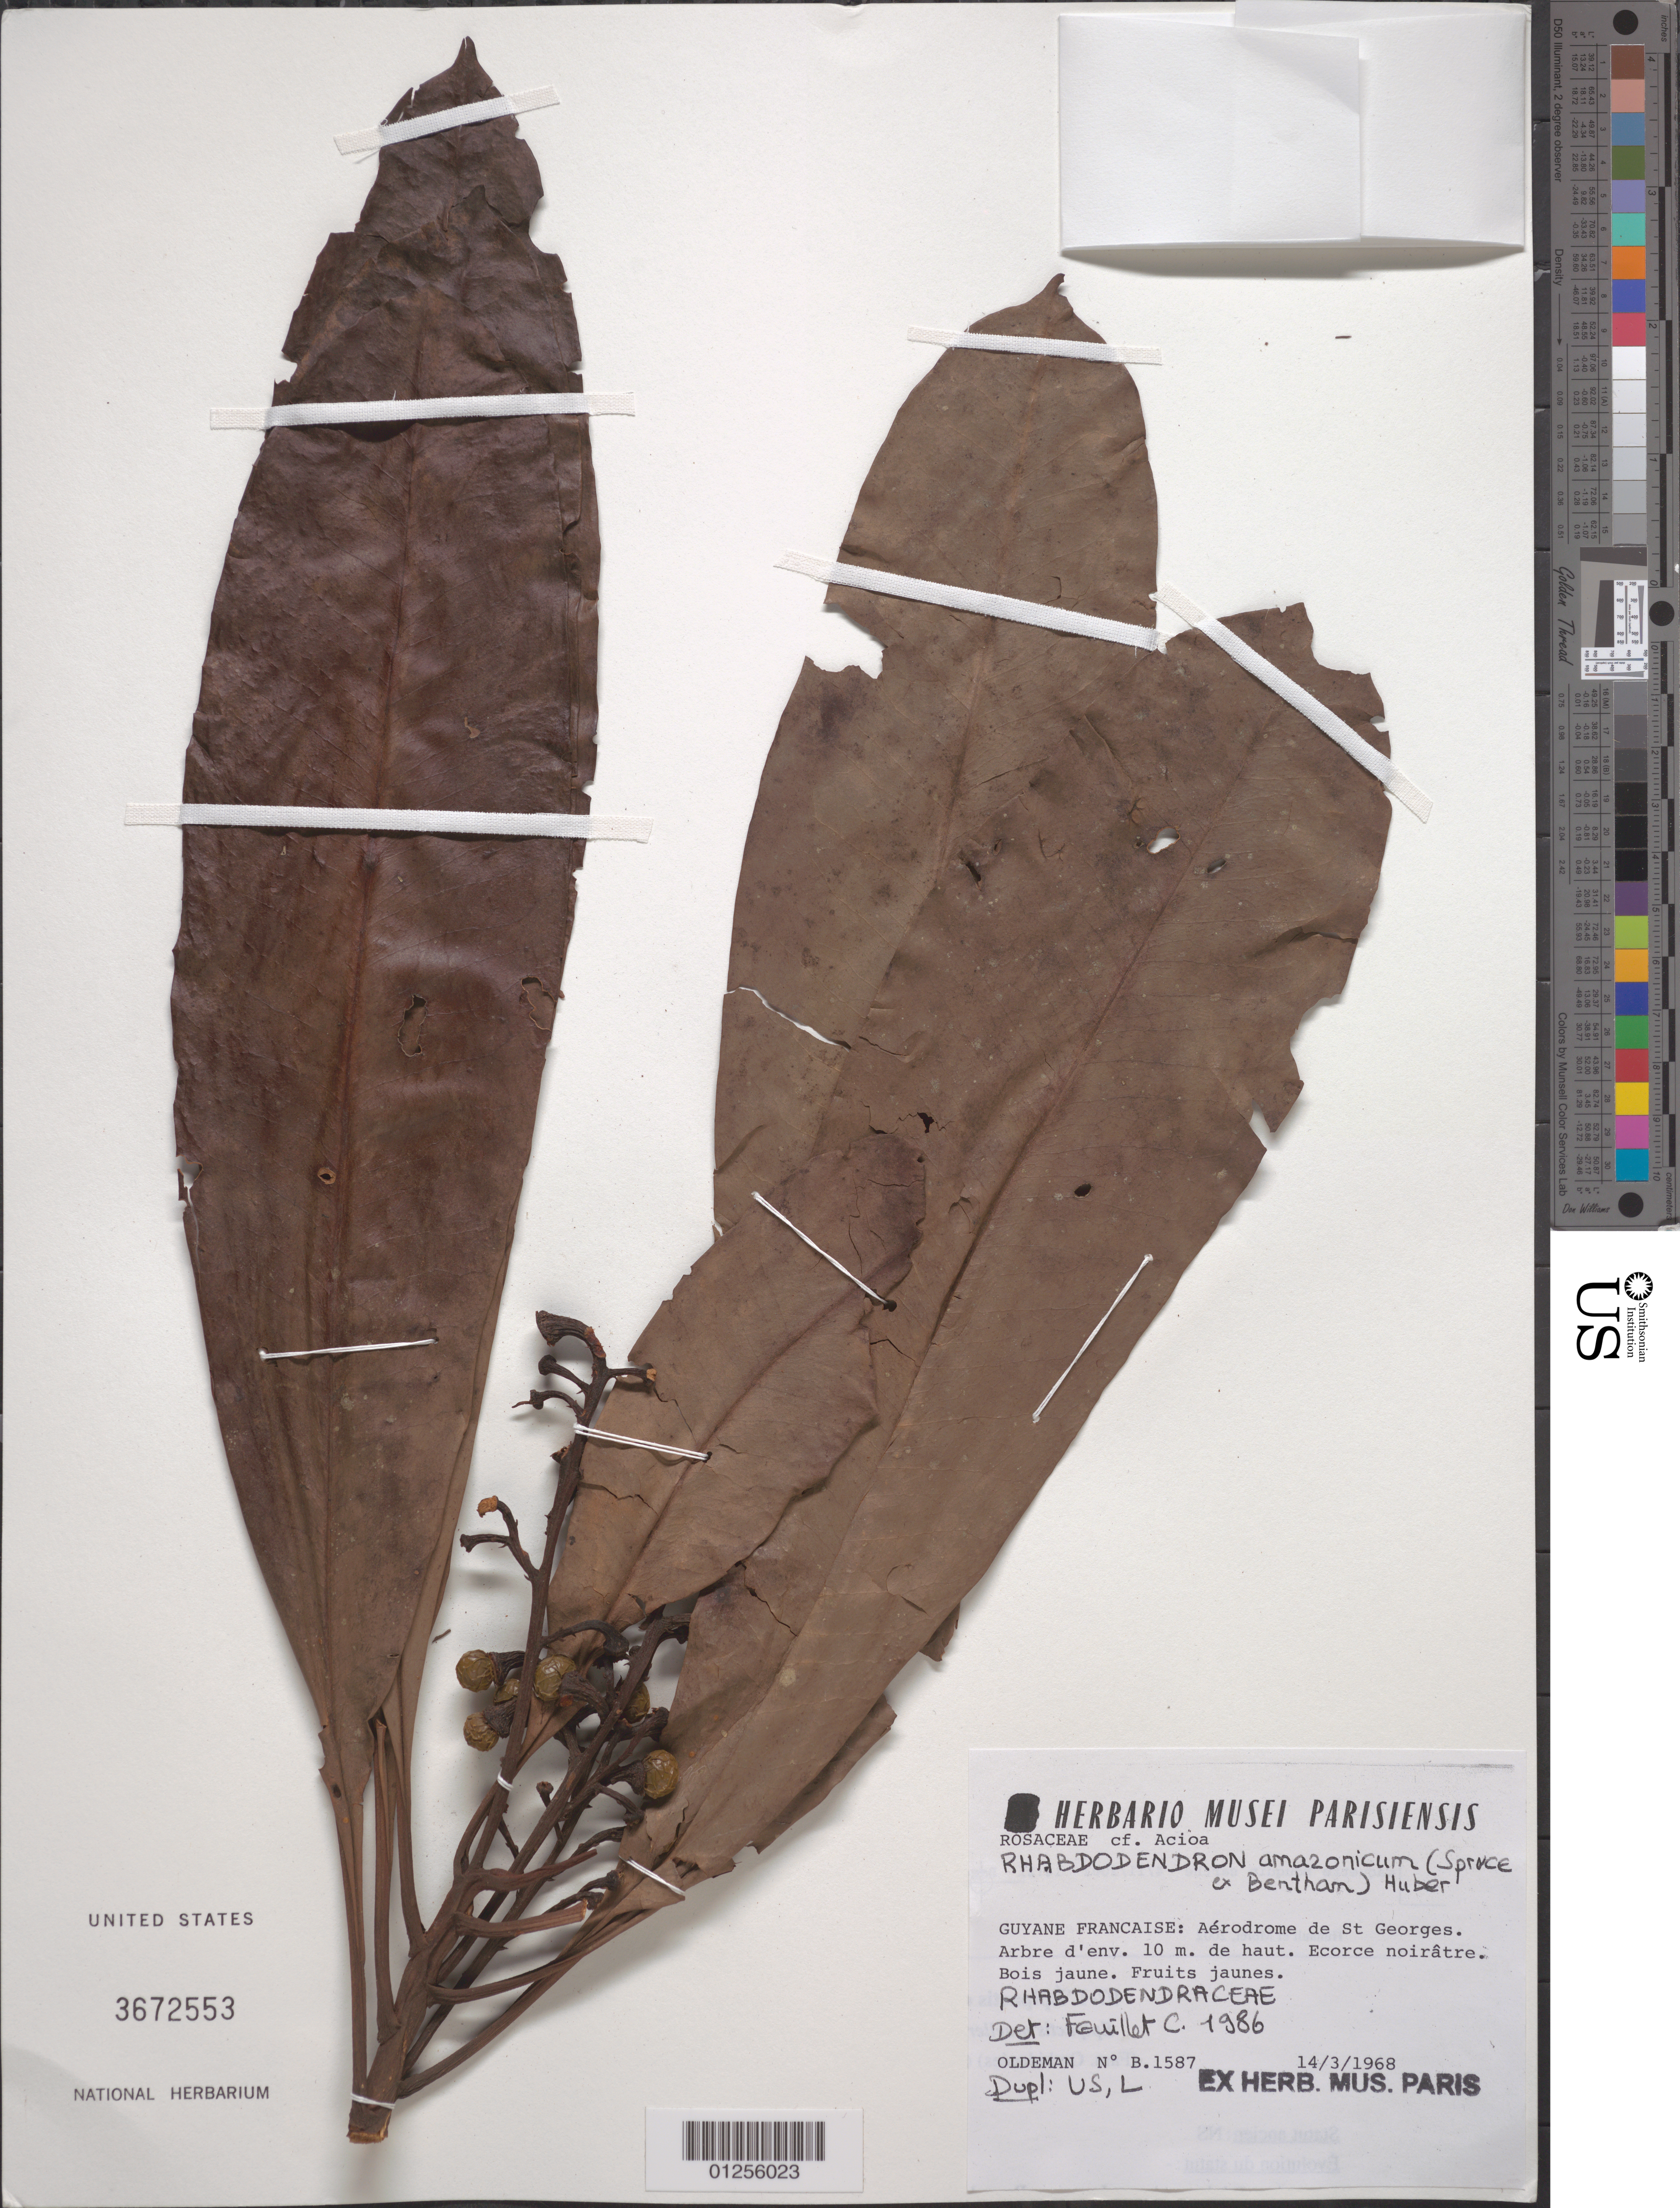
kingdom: Plantae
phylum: Tracheophyta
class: Magnoliopsida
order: Caryophyllales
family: Rhabdodendraceae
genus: Rhabdodendron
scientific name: Rhabdodendron amazonicum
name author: (Spruce ex Benth.) Huber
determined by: Feuillet, C.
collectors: R. Oldeman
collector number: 1587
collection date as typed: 14-Mar-68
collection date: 1968-03-14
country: French Guiana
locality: St. Georges, aérodrome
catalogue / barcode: US 3672553